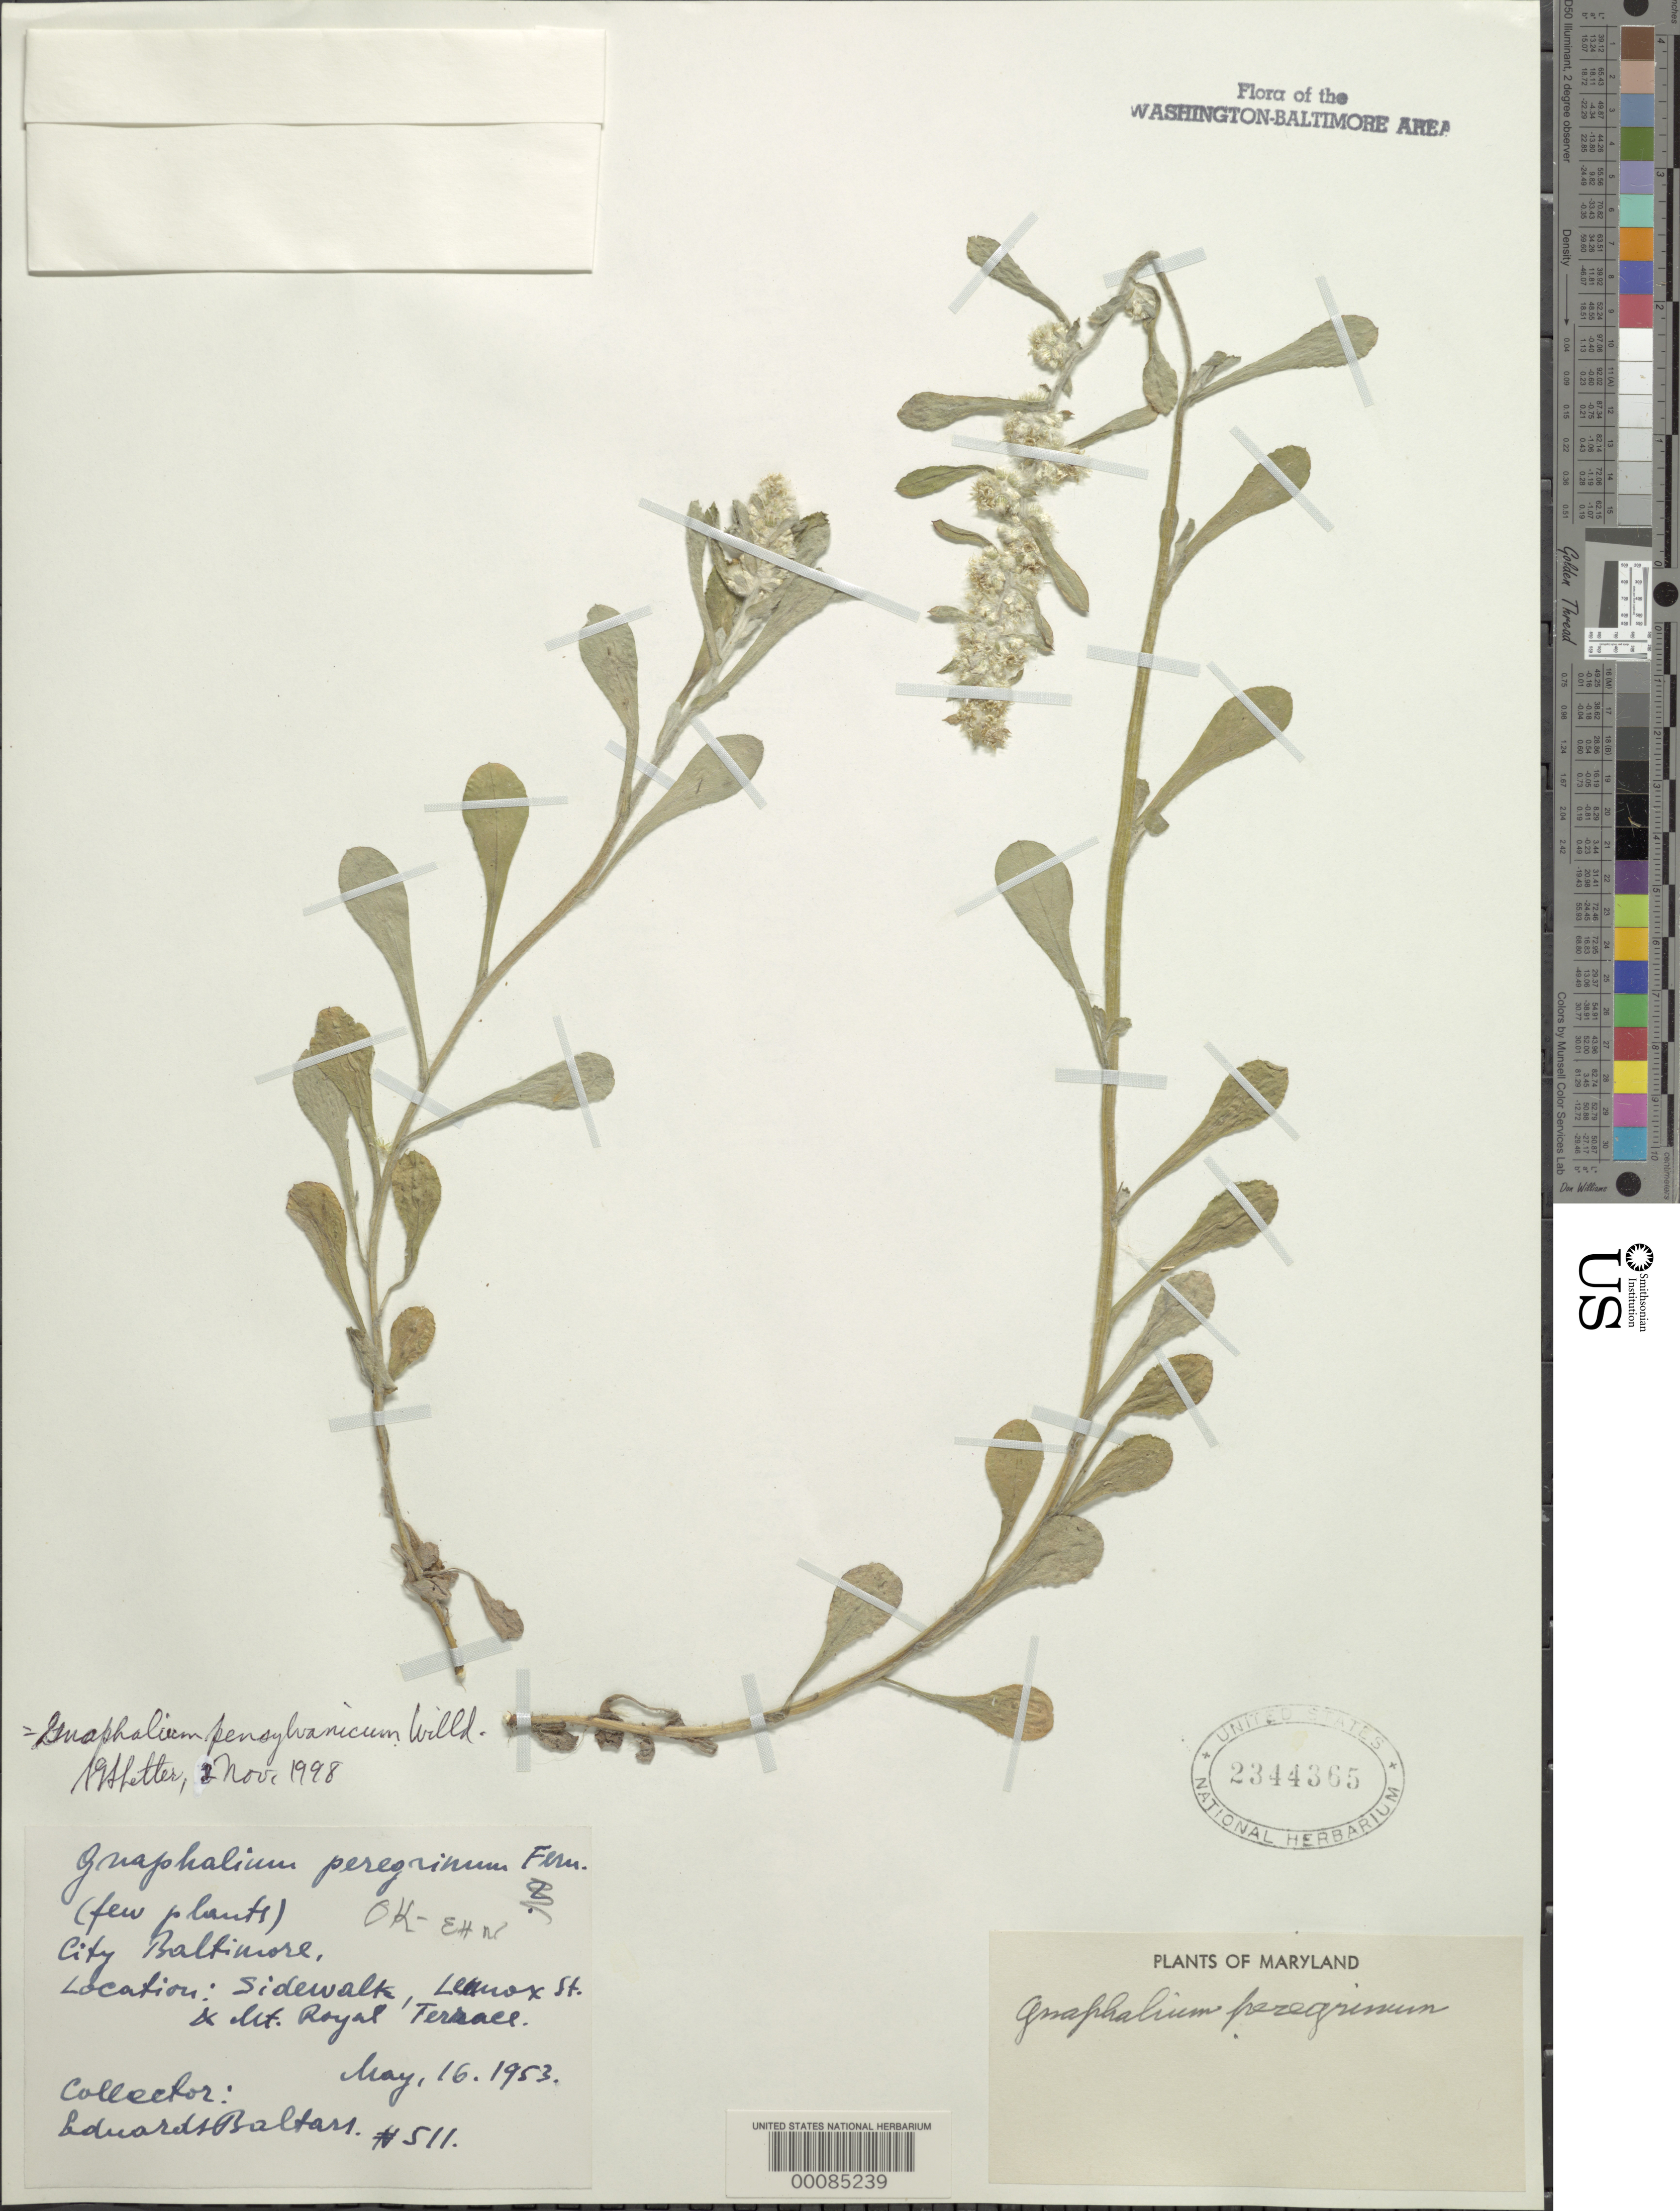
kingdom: Plantae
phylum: Tracheophyta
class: Magnoliopsida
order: Asterales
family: Asteraceae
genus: Gamochaeta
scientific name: Gamochaeta pensylvanica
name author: (Willd.) Cabrera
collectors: E. Baltars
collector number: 511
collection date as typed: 16 May 1953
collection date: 1953-05-16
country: United States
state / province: Maryland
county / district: Baltimore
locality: Lennox St. Baltimore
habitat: Sidewalk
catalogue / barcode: US 2344365